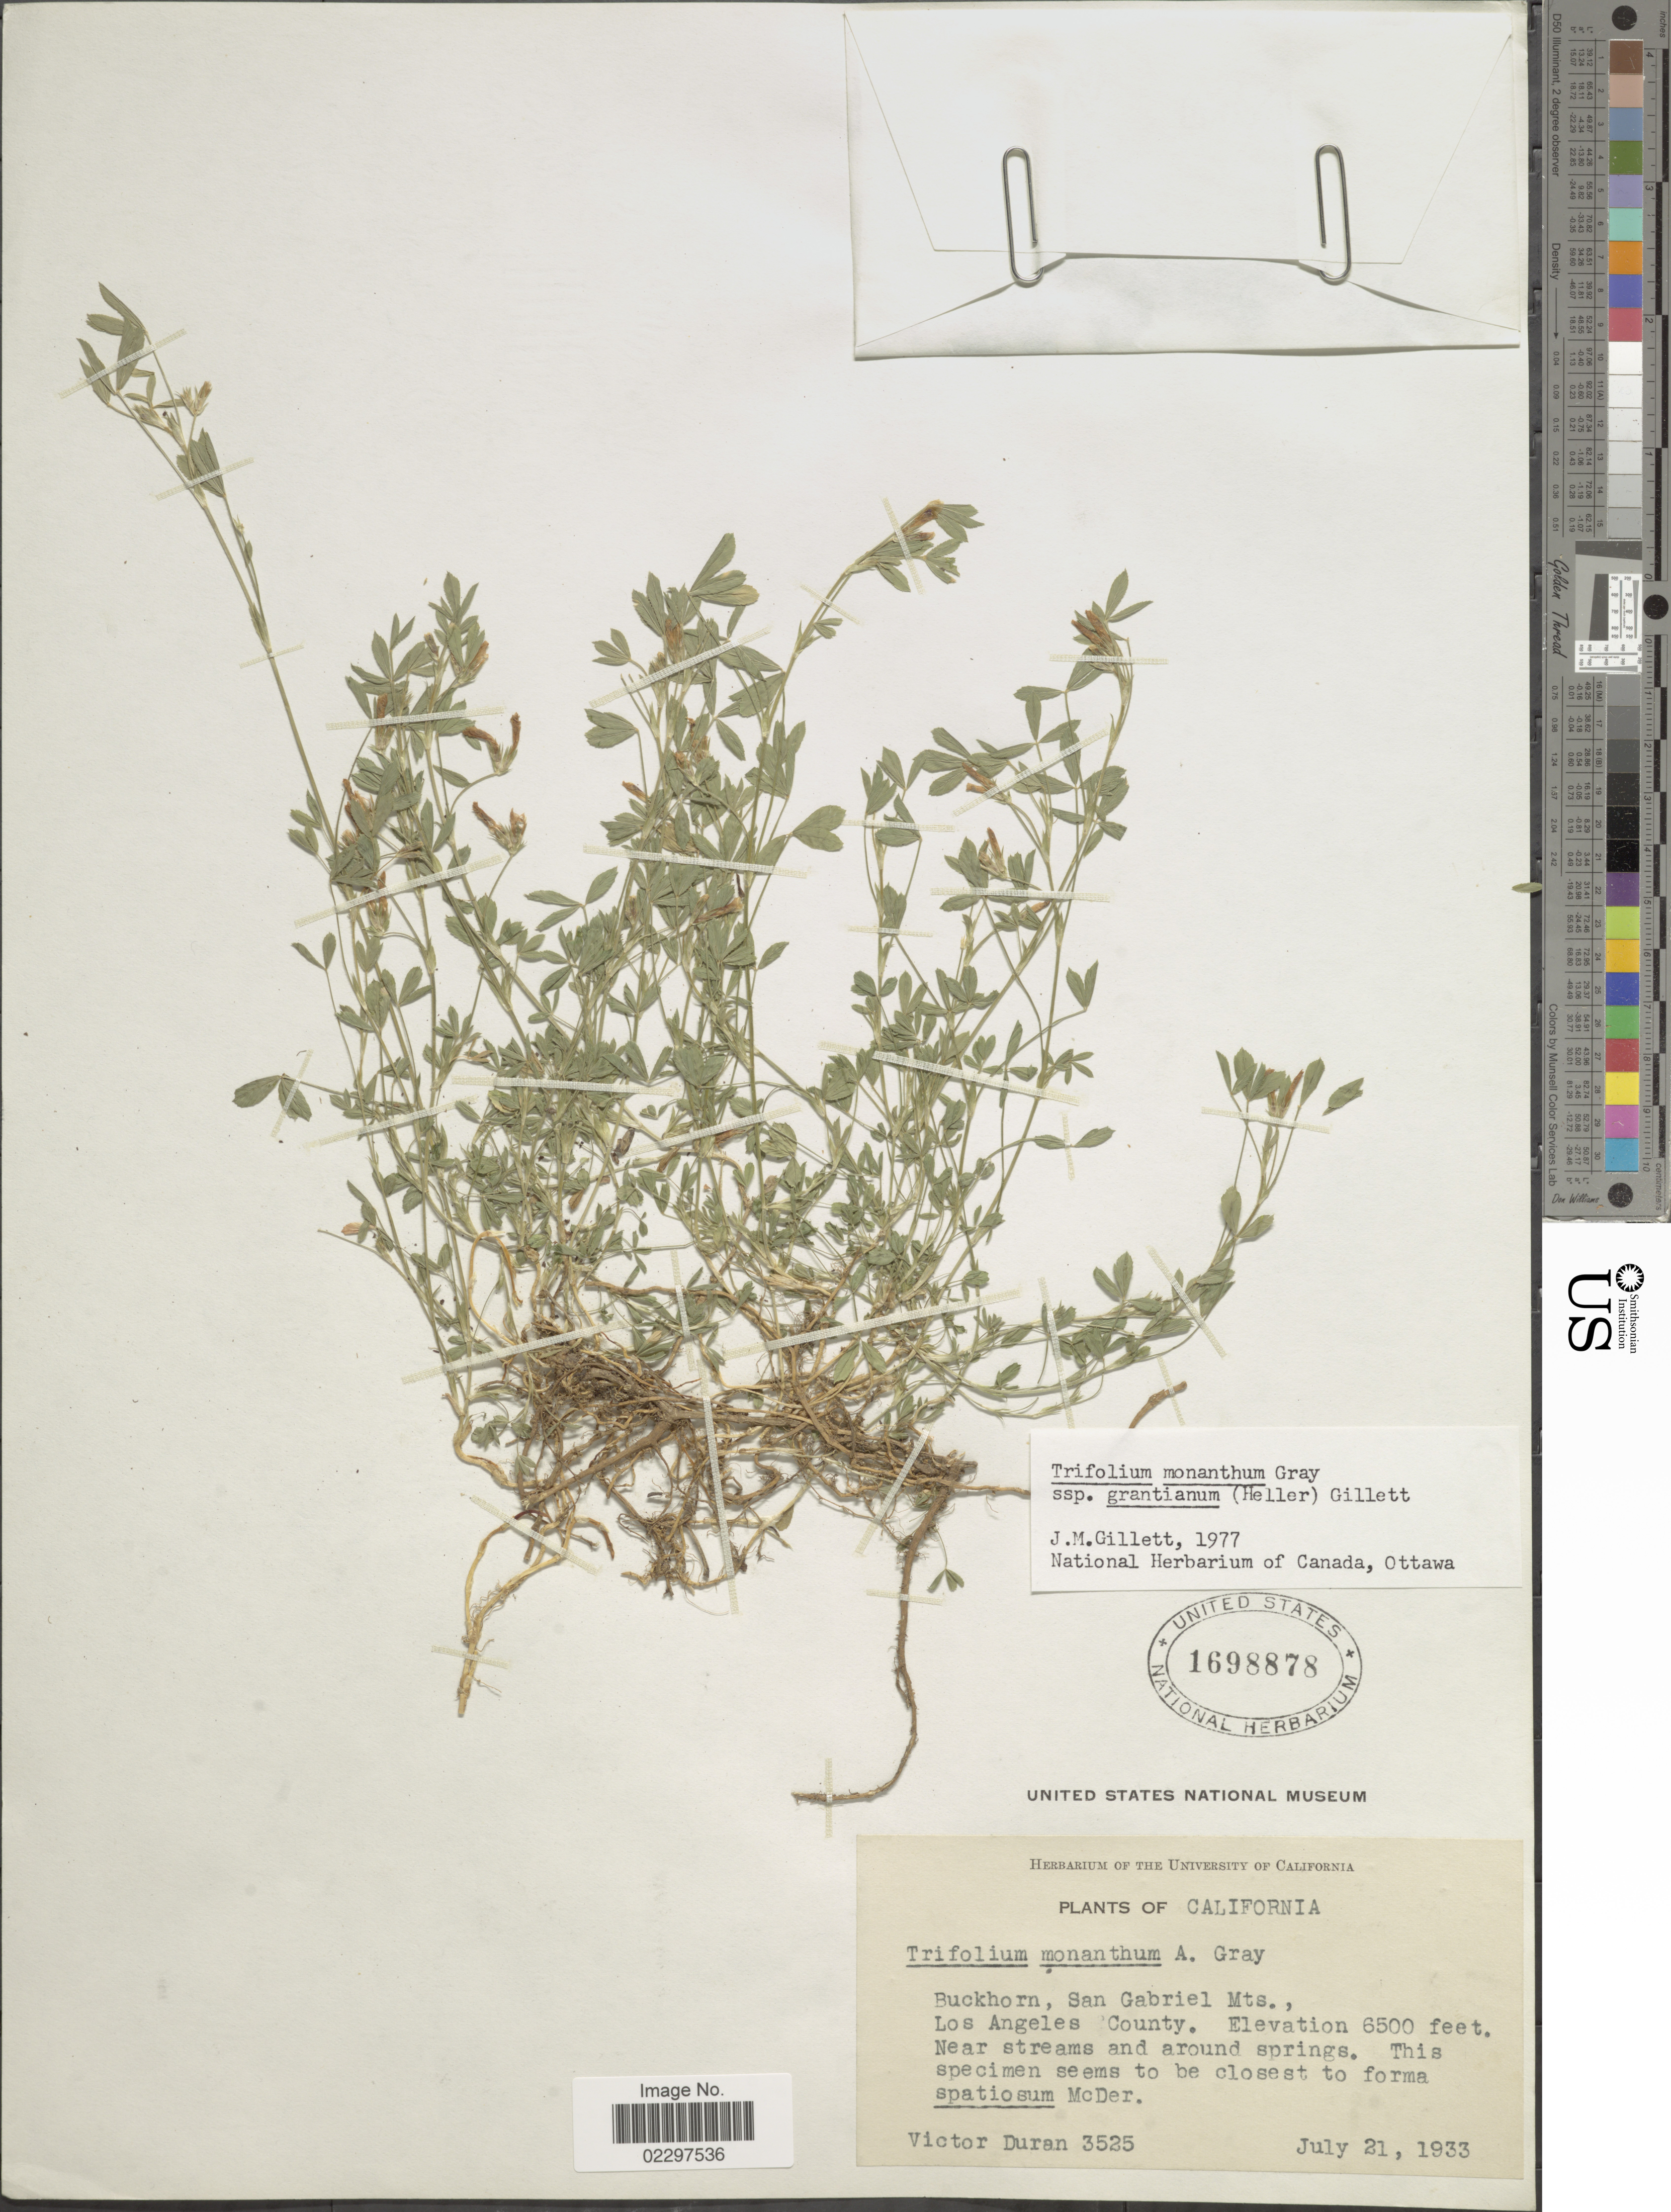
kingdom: Plantae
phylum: Tracheophyta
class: Magnoliopsida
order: Fabales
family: Fabaceae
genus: Trifolium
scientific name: Trifolium monanthum subsp. grantianum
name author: (A. Heller) Parish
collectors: V. Duran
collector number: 3525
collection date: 1933-07-21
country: United States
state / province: California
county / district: Los Angeles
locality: Buckhorn, San Gabriel Mts., Los Angeles County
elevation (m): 1981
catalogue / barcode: US 1698878